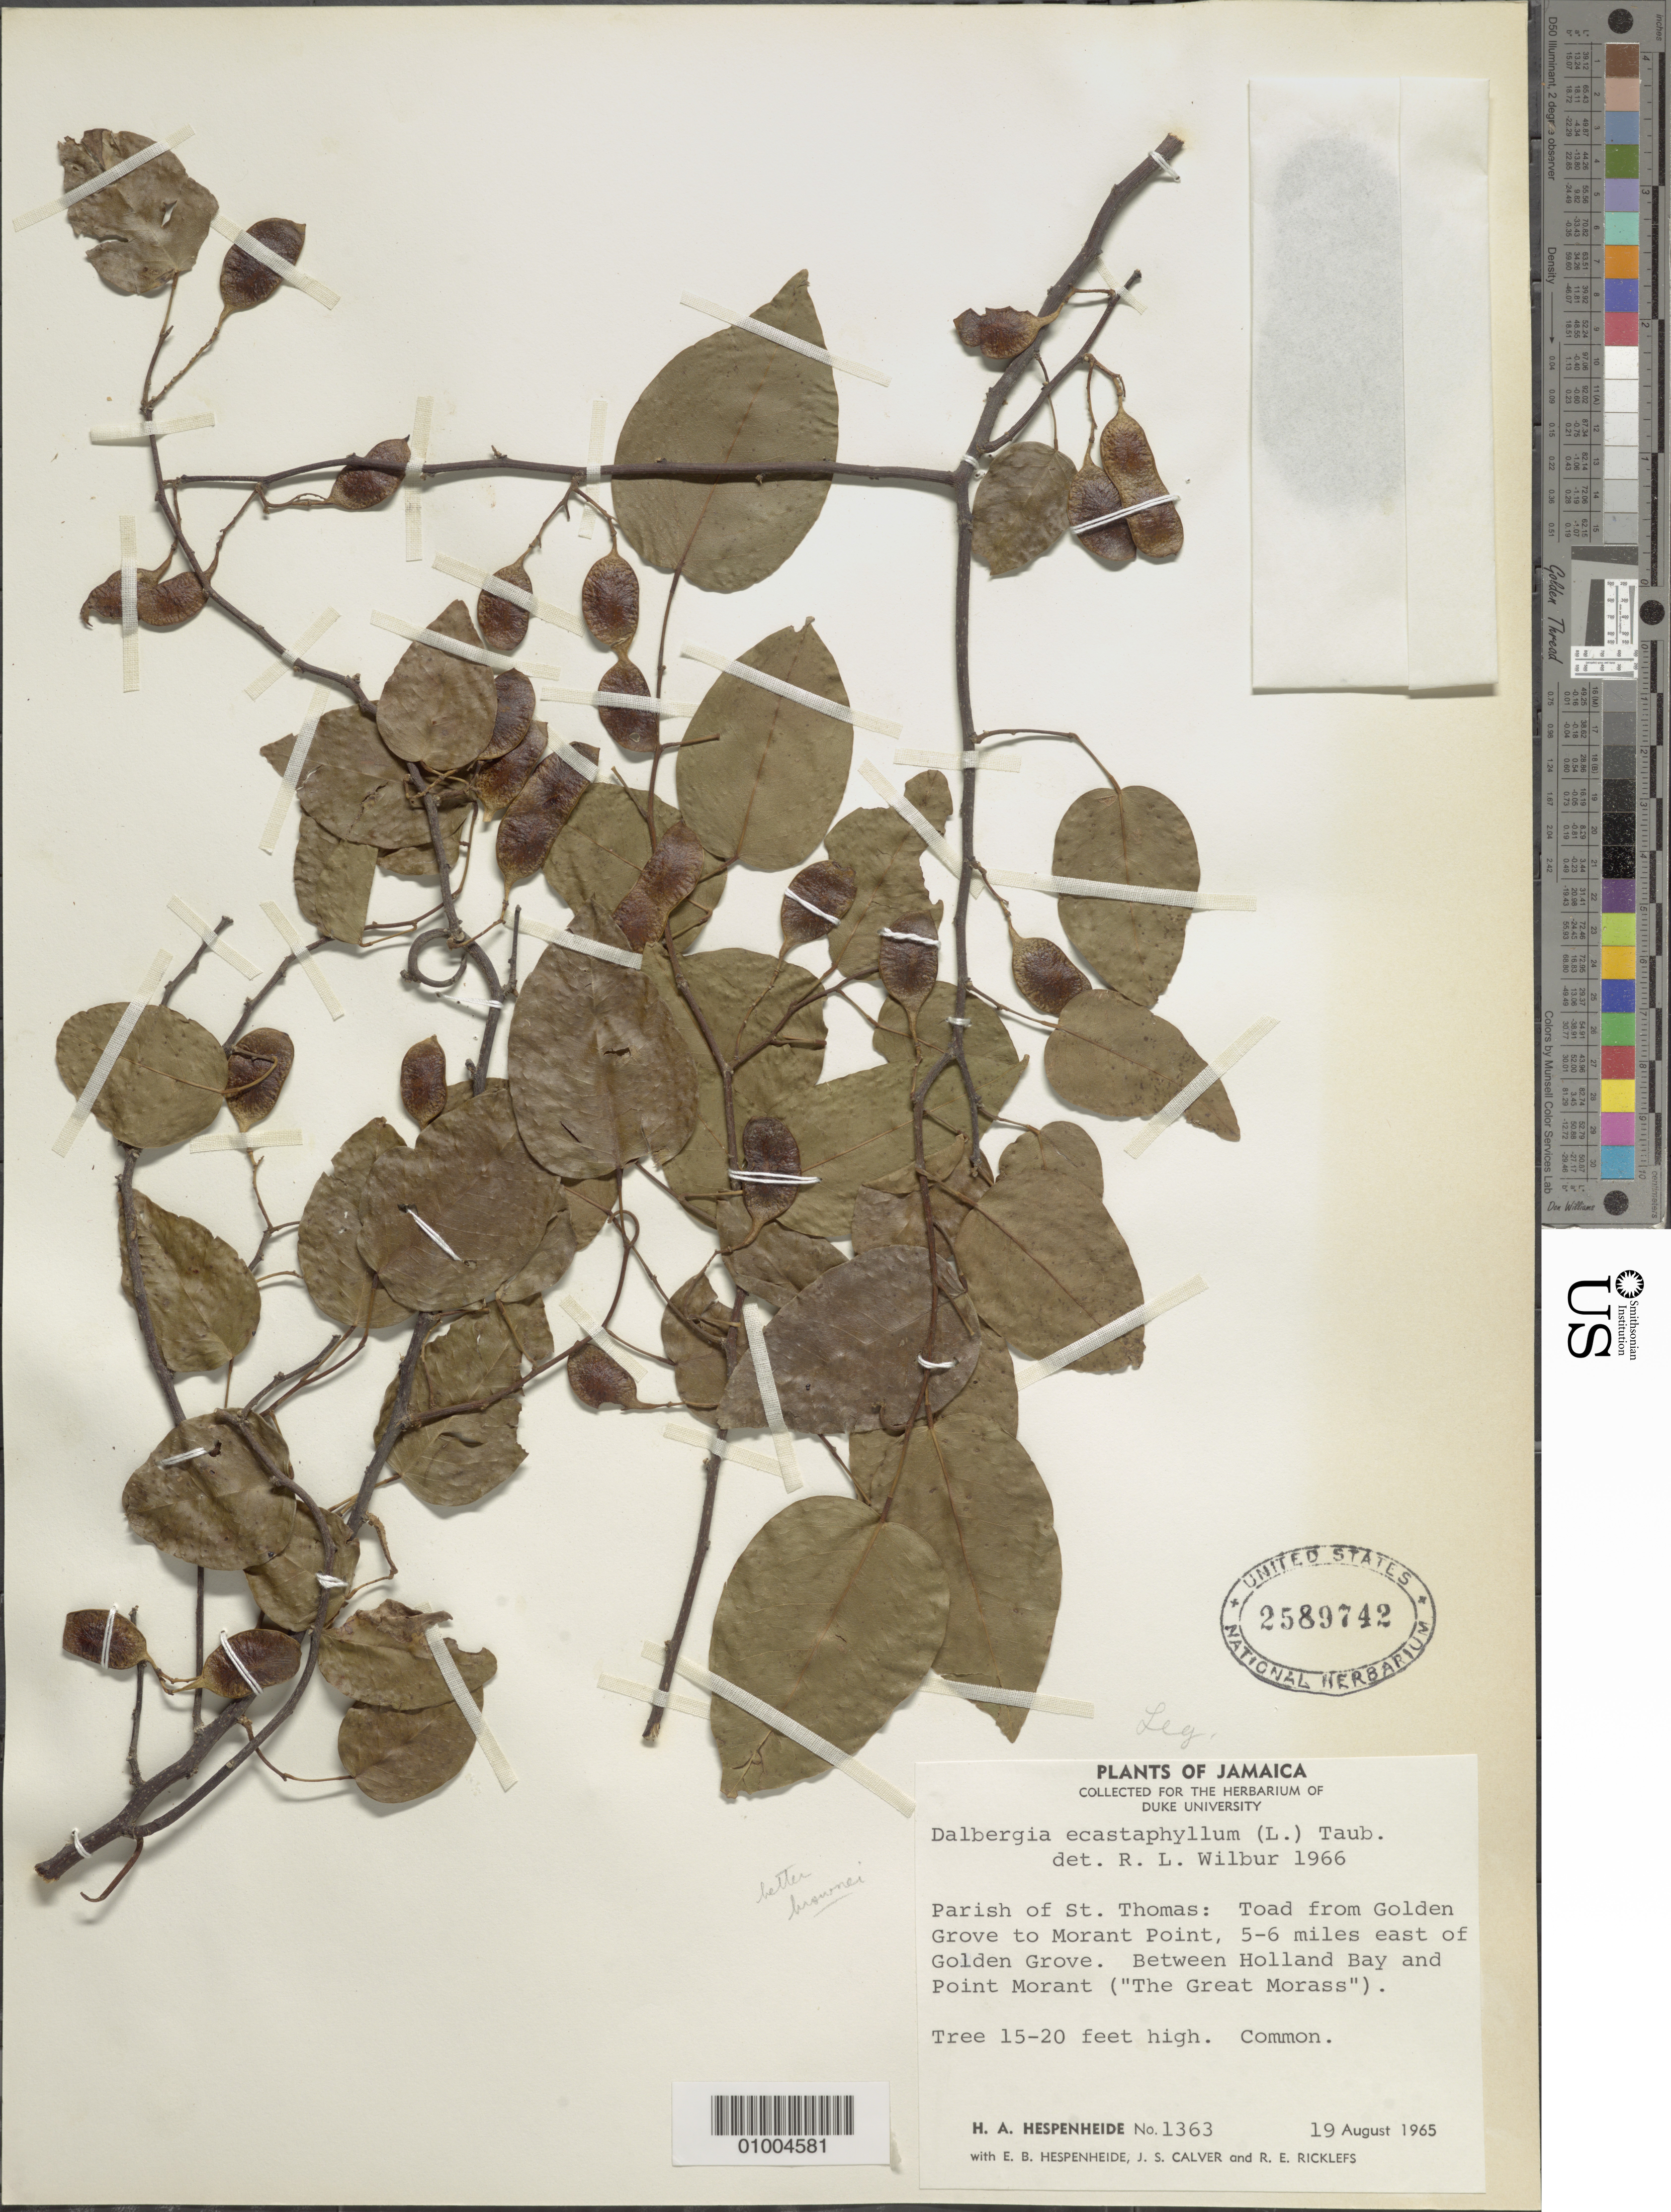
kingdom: Plantae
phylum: Tracheophyta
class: Magnoliopsida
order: Fabales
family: Fabaceae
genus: Dalbergia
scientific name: Dalbergia brownei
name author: (Jacq.) Schinz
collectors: H. A. Hespenheide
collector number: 1363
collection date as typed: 19 Aug 1965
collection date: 1965-08-19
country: Jamaica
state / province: Saint Thomas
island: Jamaica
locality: Toad from Golden Grove to Morant Pt.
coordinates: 0 N, 0 E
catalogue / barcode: US 2589742